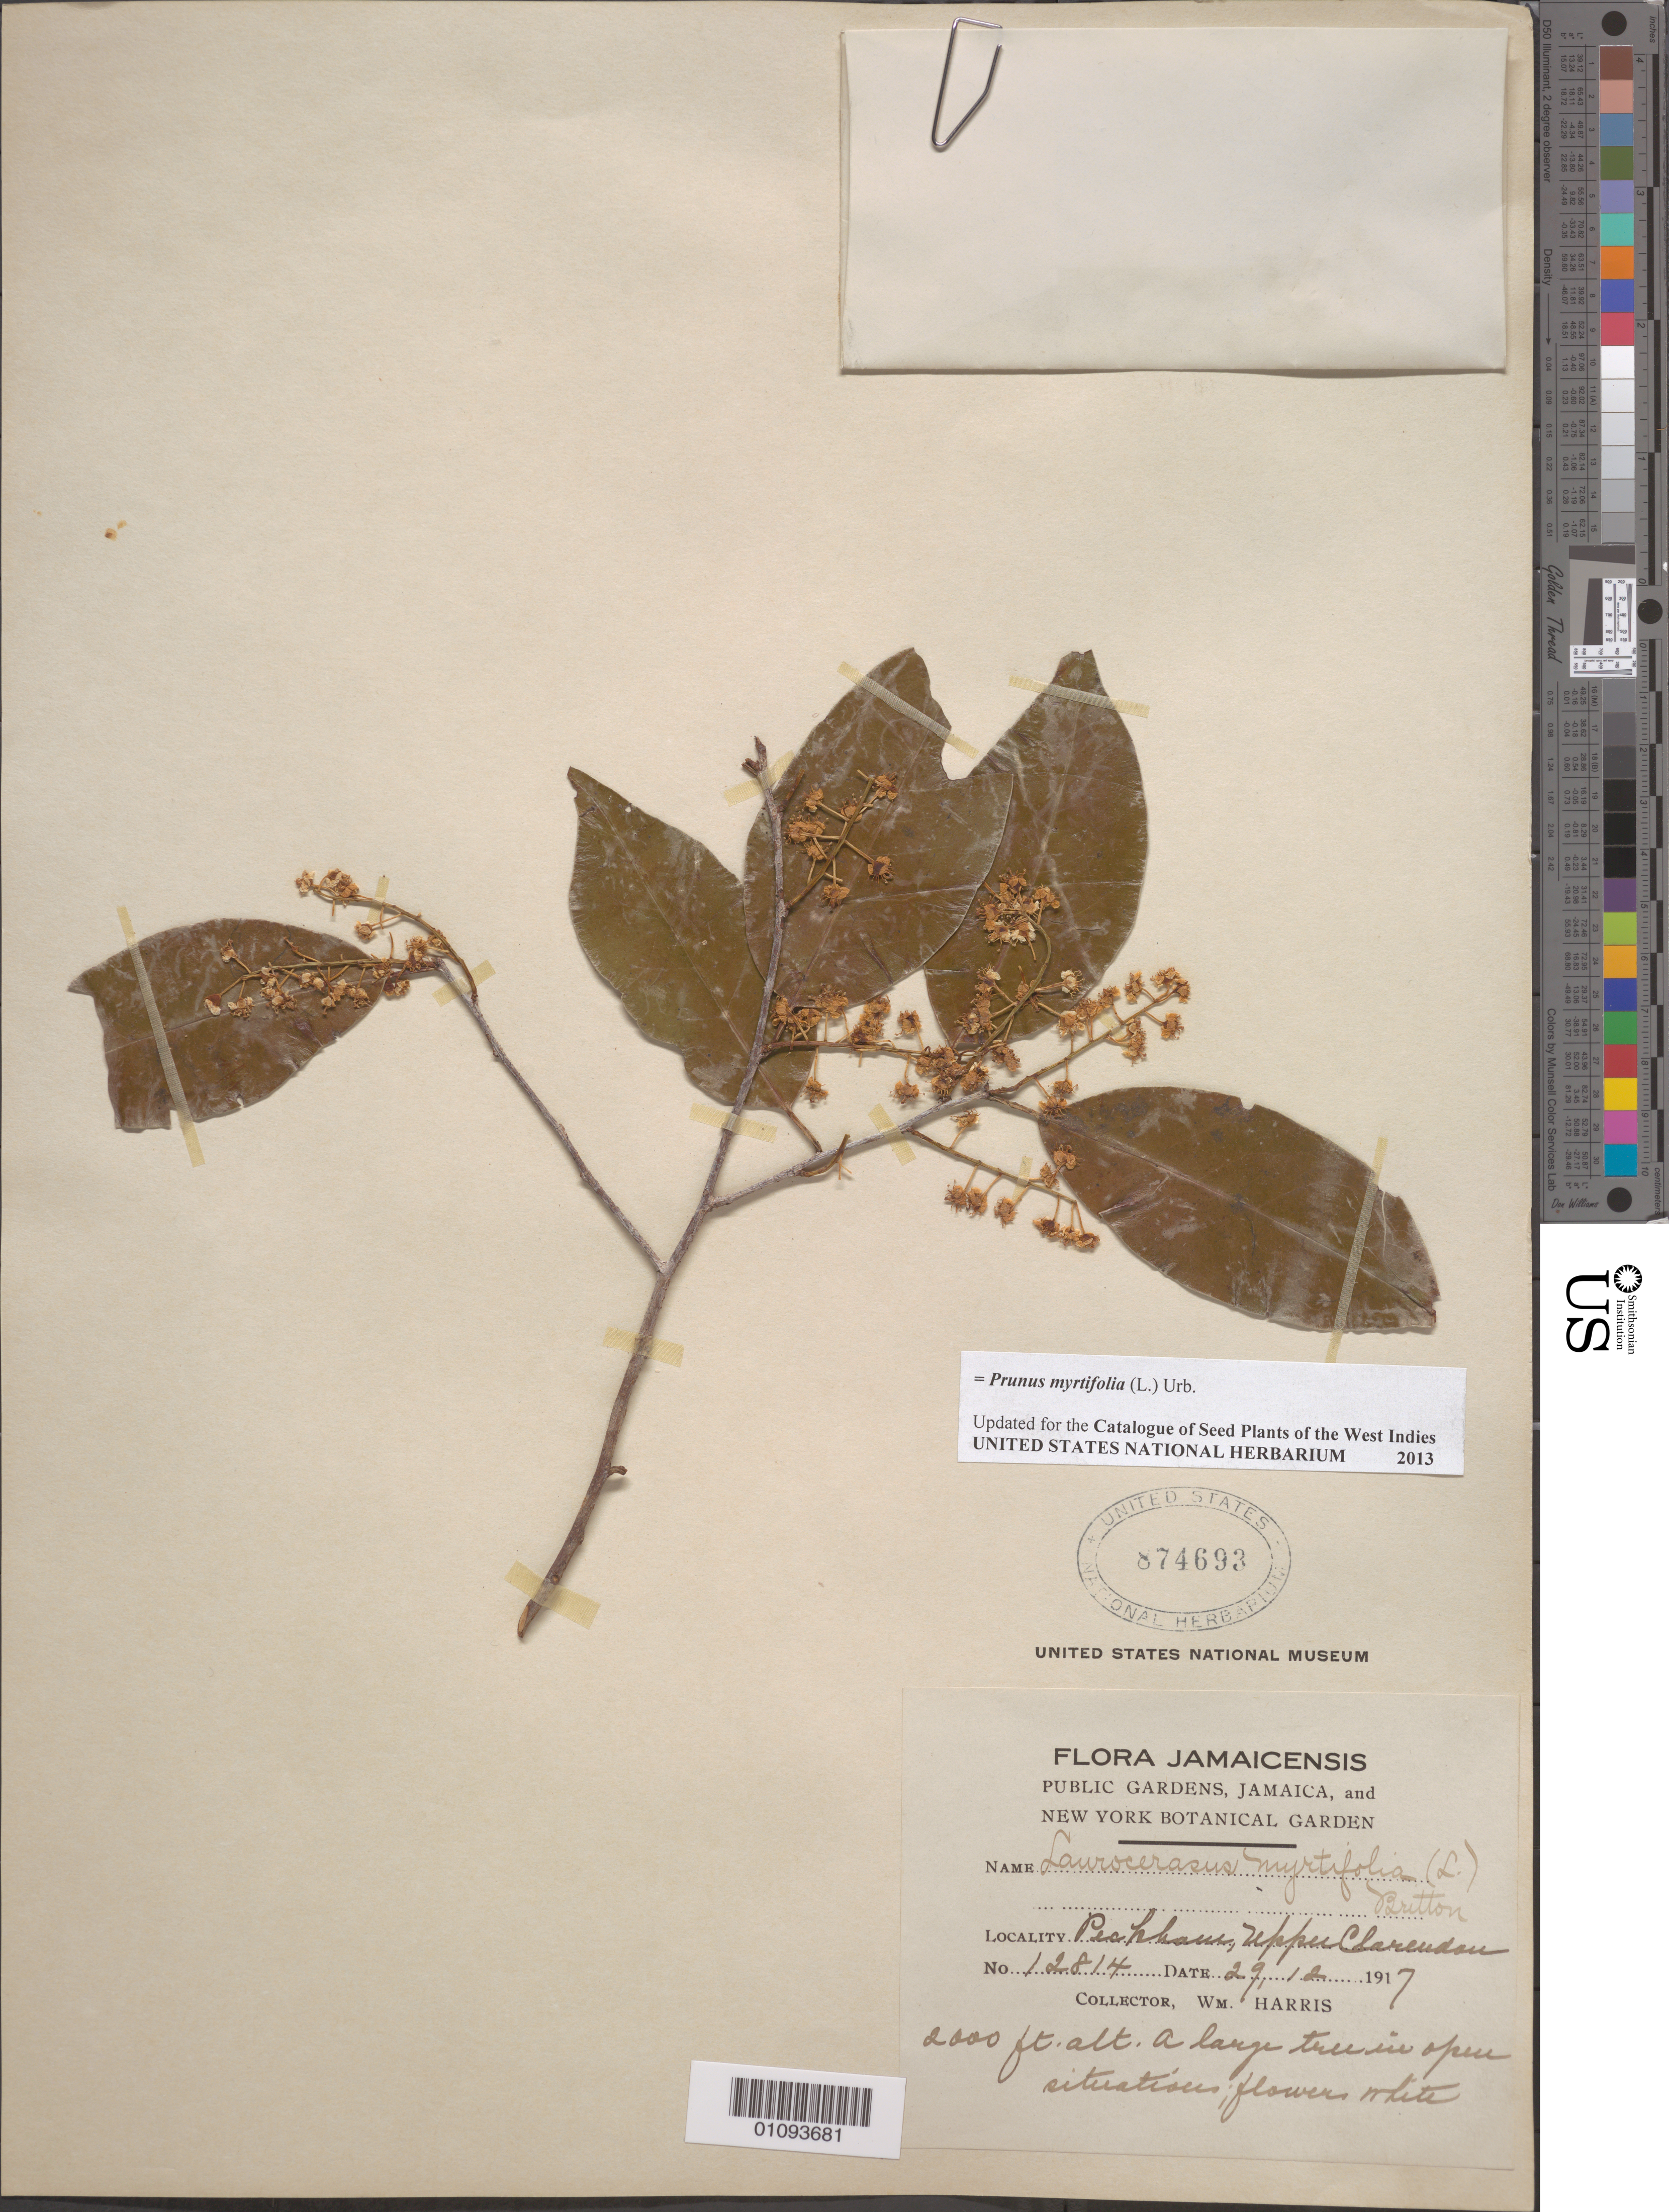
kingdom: Plantae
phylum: Tracheophyta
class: Magnoliopsida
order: Rosales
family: Rosaceae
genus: Prunus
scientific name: Prunus myrtifolia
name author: (L.) Urb.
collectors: W. Harris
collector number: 12814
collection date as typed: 29 Dec 1917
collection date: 1917-12-29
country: Jamaica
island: Jamaica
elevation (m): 61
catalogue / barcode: US 874692